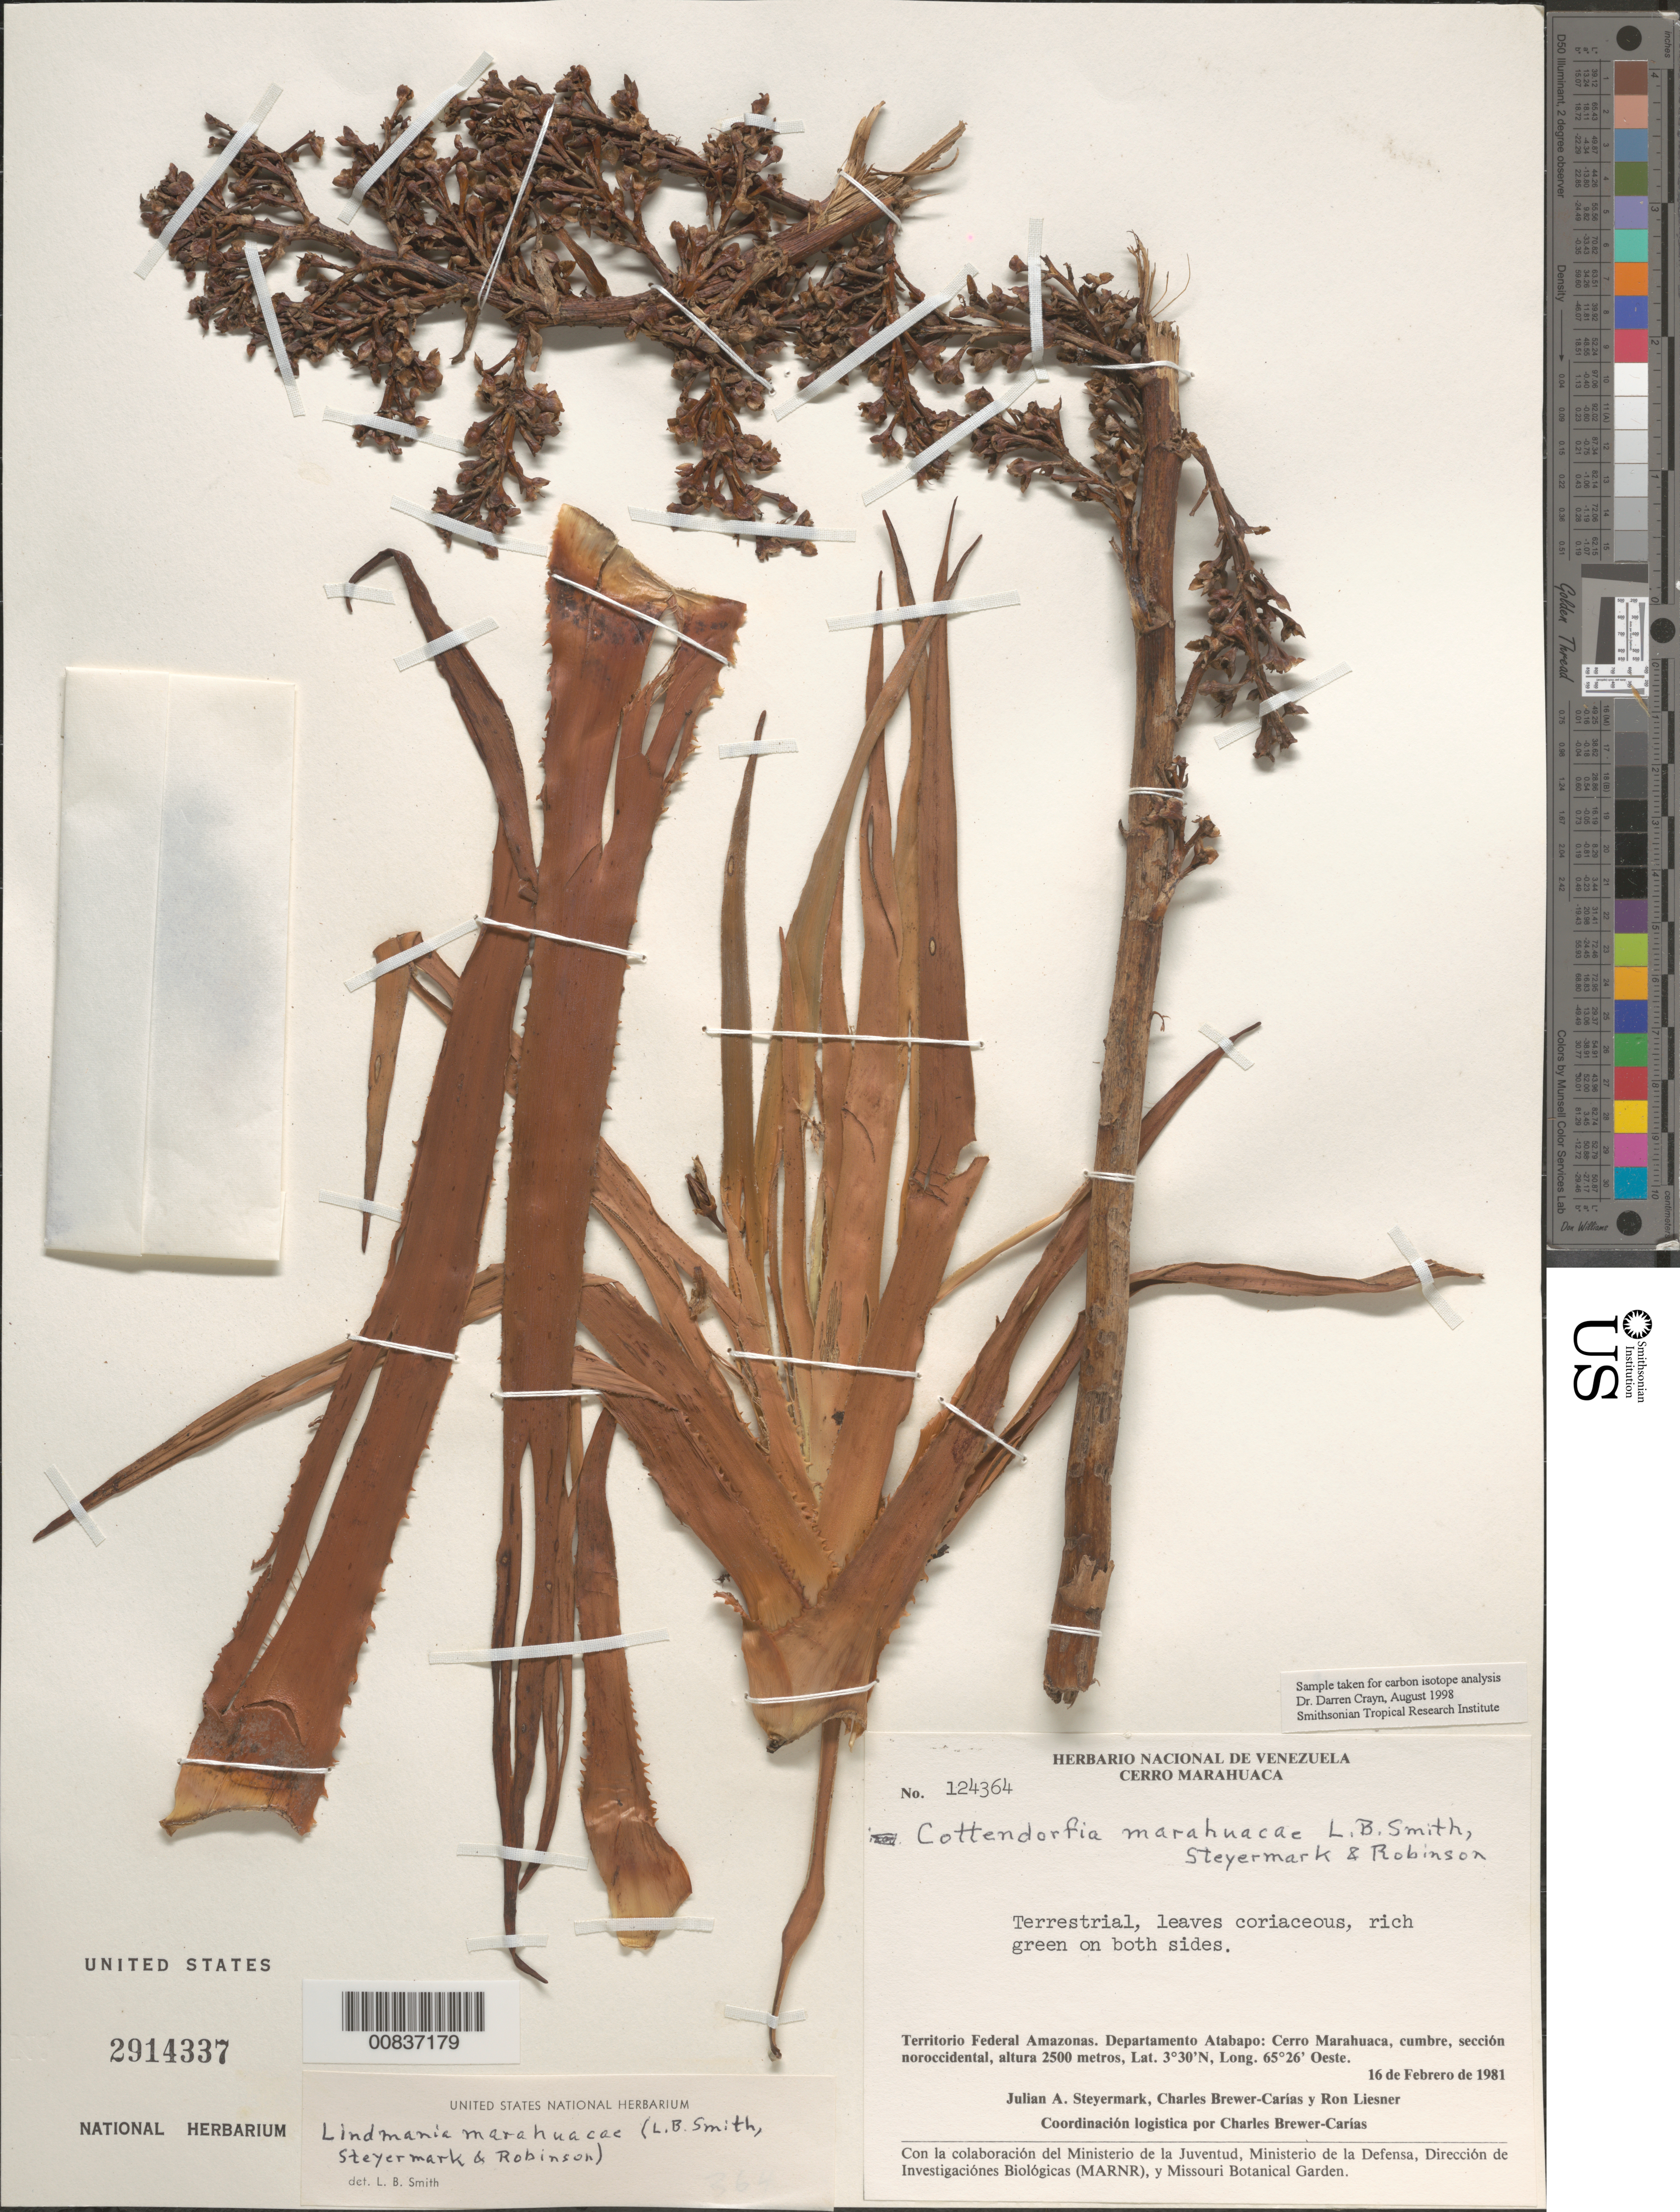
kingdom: Plantae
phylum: Tracheophyta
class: Liliopsida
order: Poales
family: Bromeliaceae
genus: Lindmania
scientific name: Lindmania marahuacae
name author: (L.B. Sm. et al.) L.B. Sm.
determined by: Smith, Lyman B., (US), NMNH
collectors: J. Steyermark, C. Brewer-Carias & R. L. Liesner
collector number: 124364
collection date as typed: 16-Feb-81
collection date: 1981-02-16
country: Venezuela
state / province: Amazonas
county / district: Atabapo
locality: Cerro Marahuaca, extremo noreste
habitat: Cumbre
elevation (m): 2500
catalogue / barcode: US 2914337